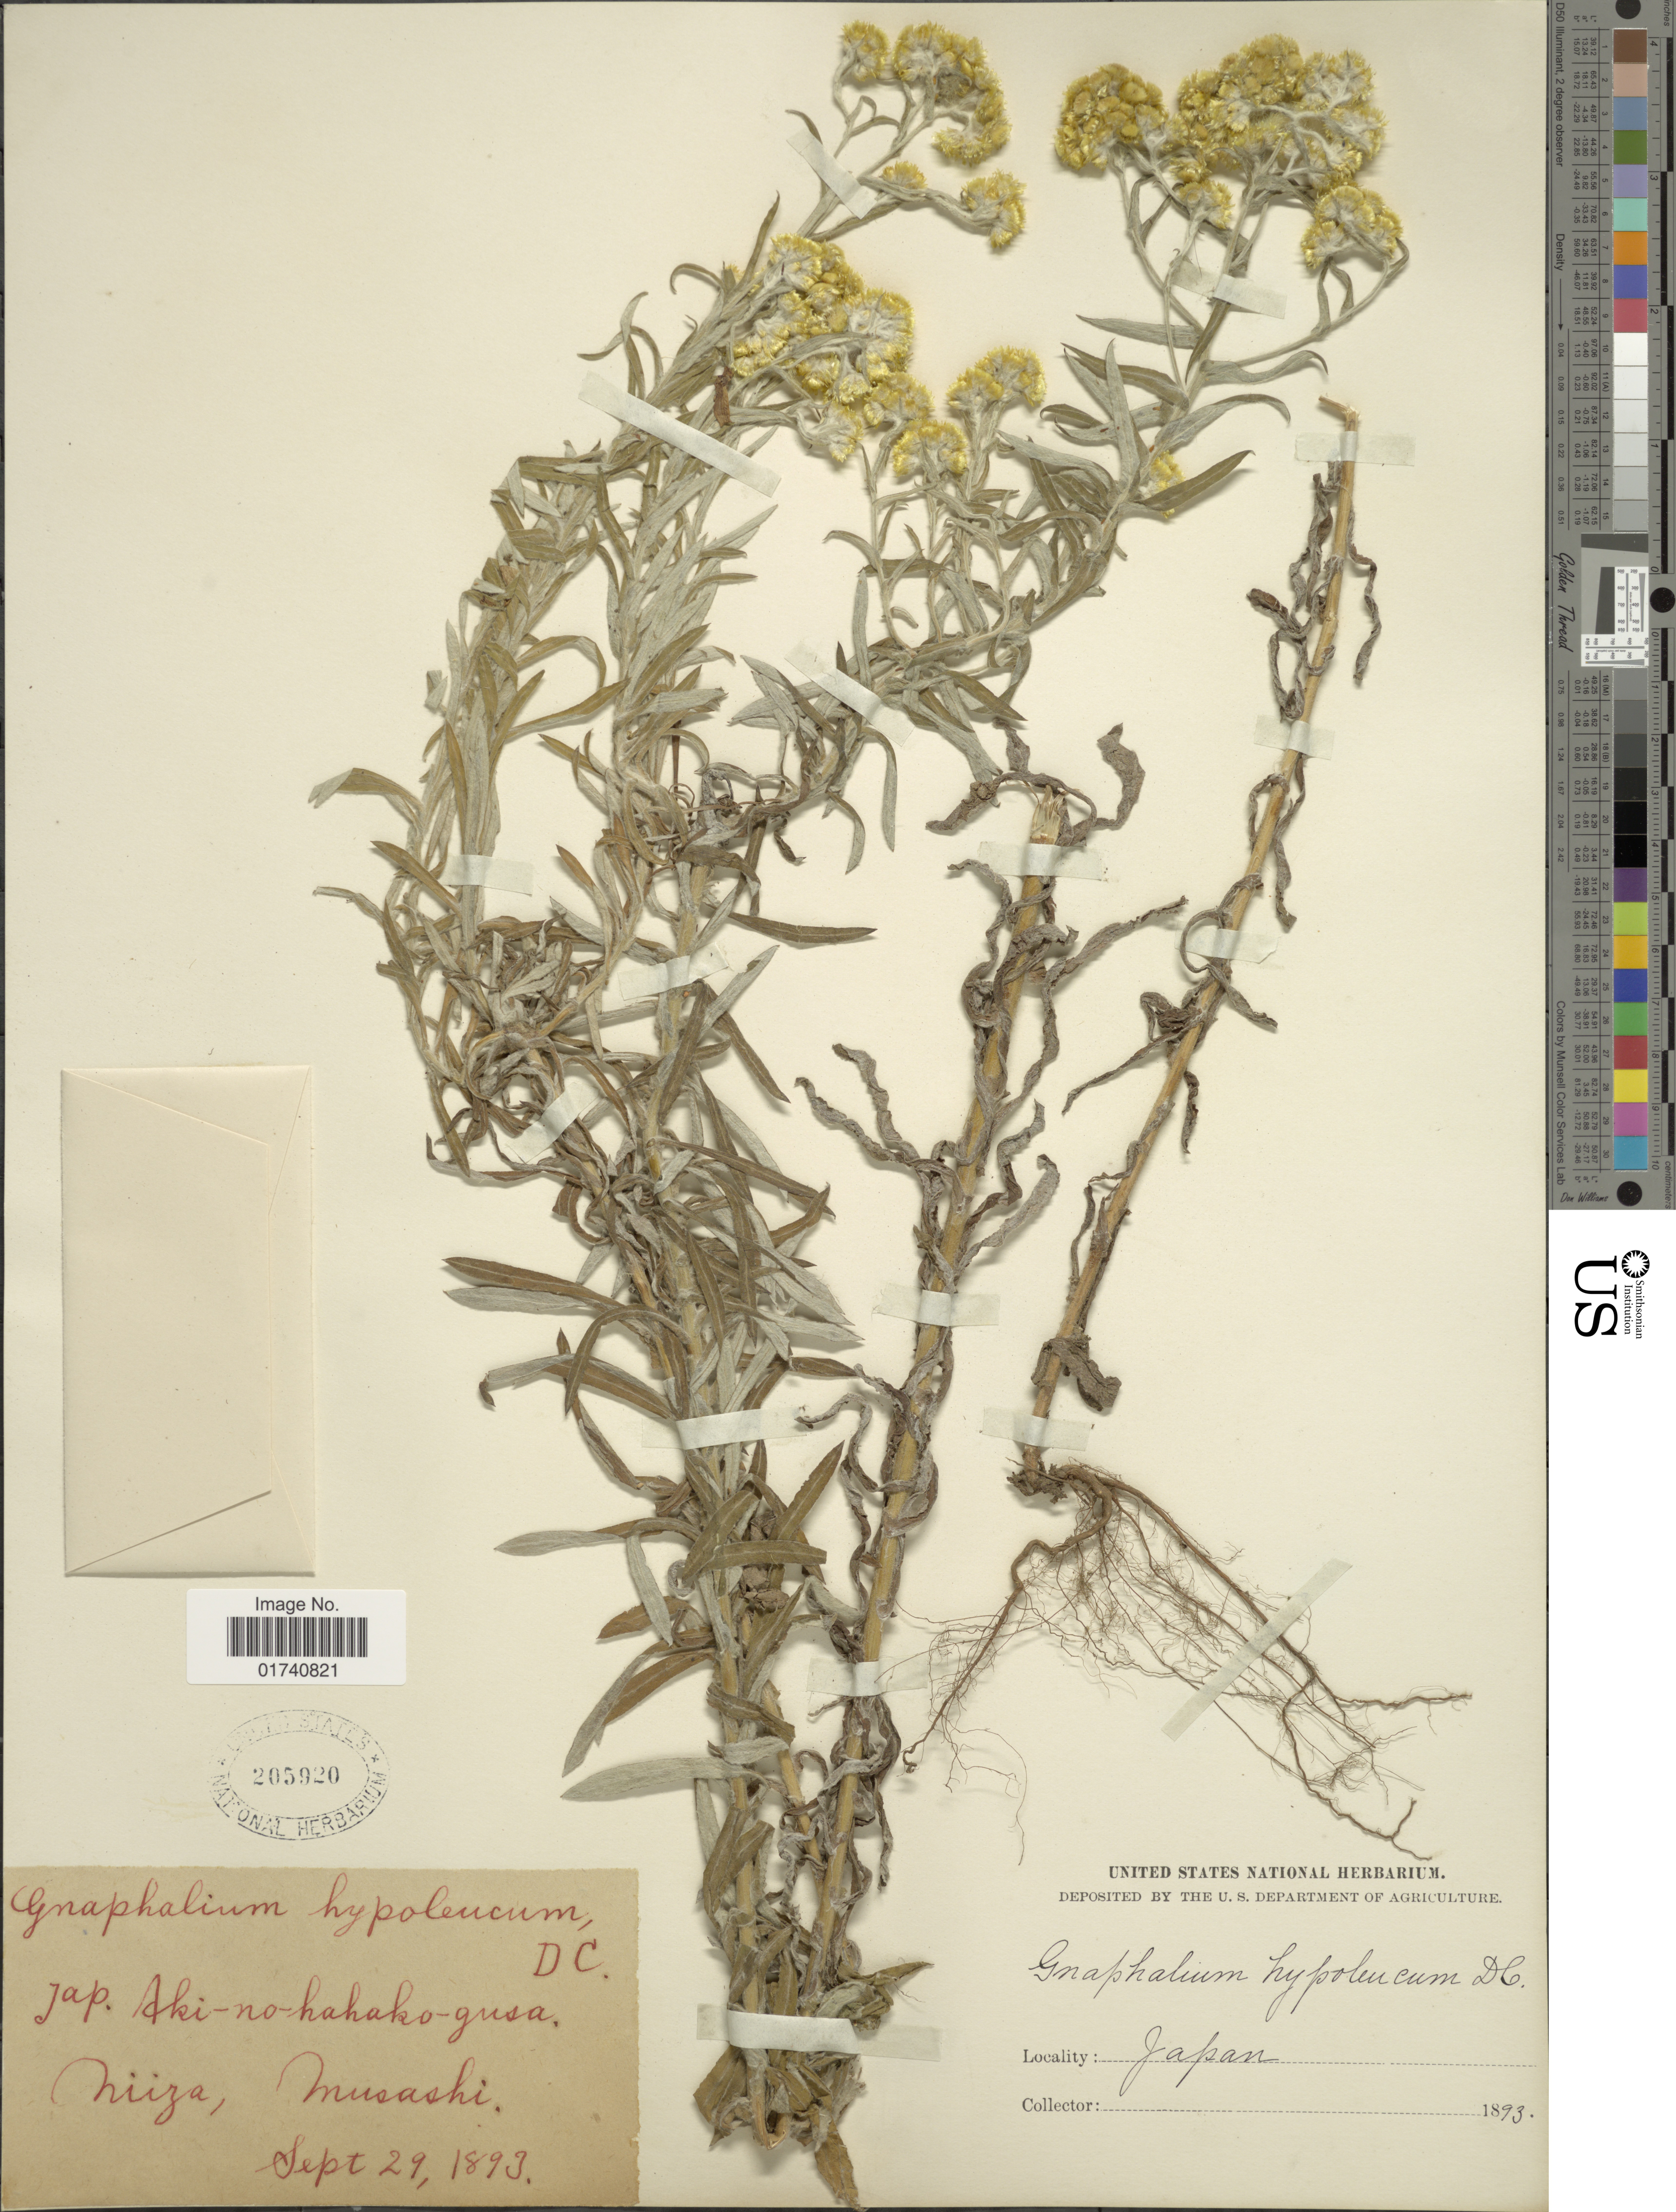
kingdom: Plantae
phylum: Tracheophyta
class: Magnoliopsida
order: Asterales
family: Asteraceae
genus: Pseudognaphalium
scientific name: Pseudognaphalium hypoleucum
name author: (DC.) Hilliard & B.L. Burtt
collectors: U.S. National Herbarium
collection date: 1893-09-29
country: Japan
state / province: Saitama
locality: Niiza, Musashi.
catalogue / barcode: US 205920